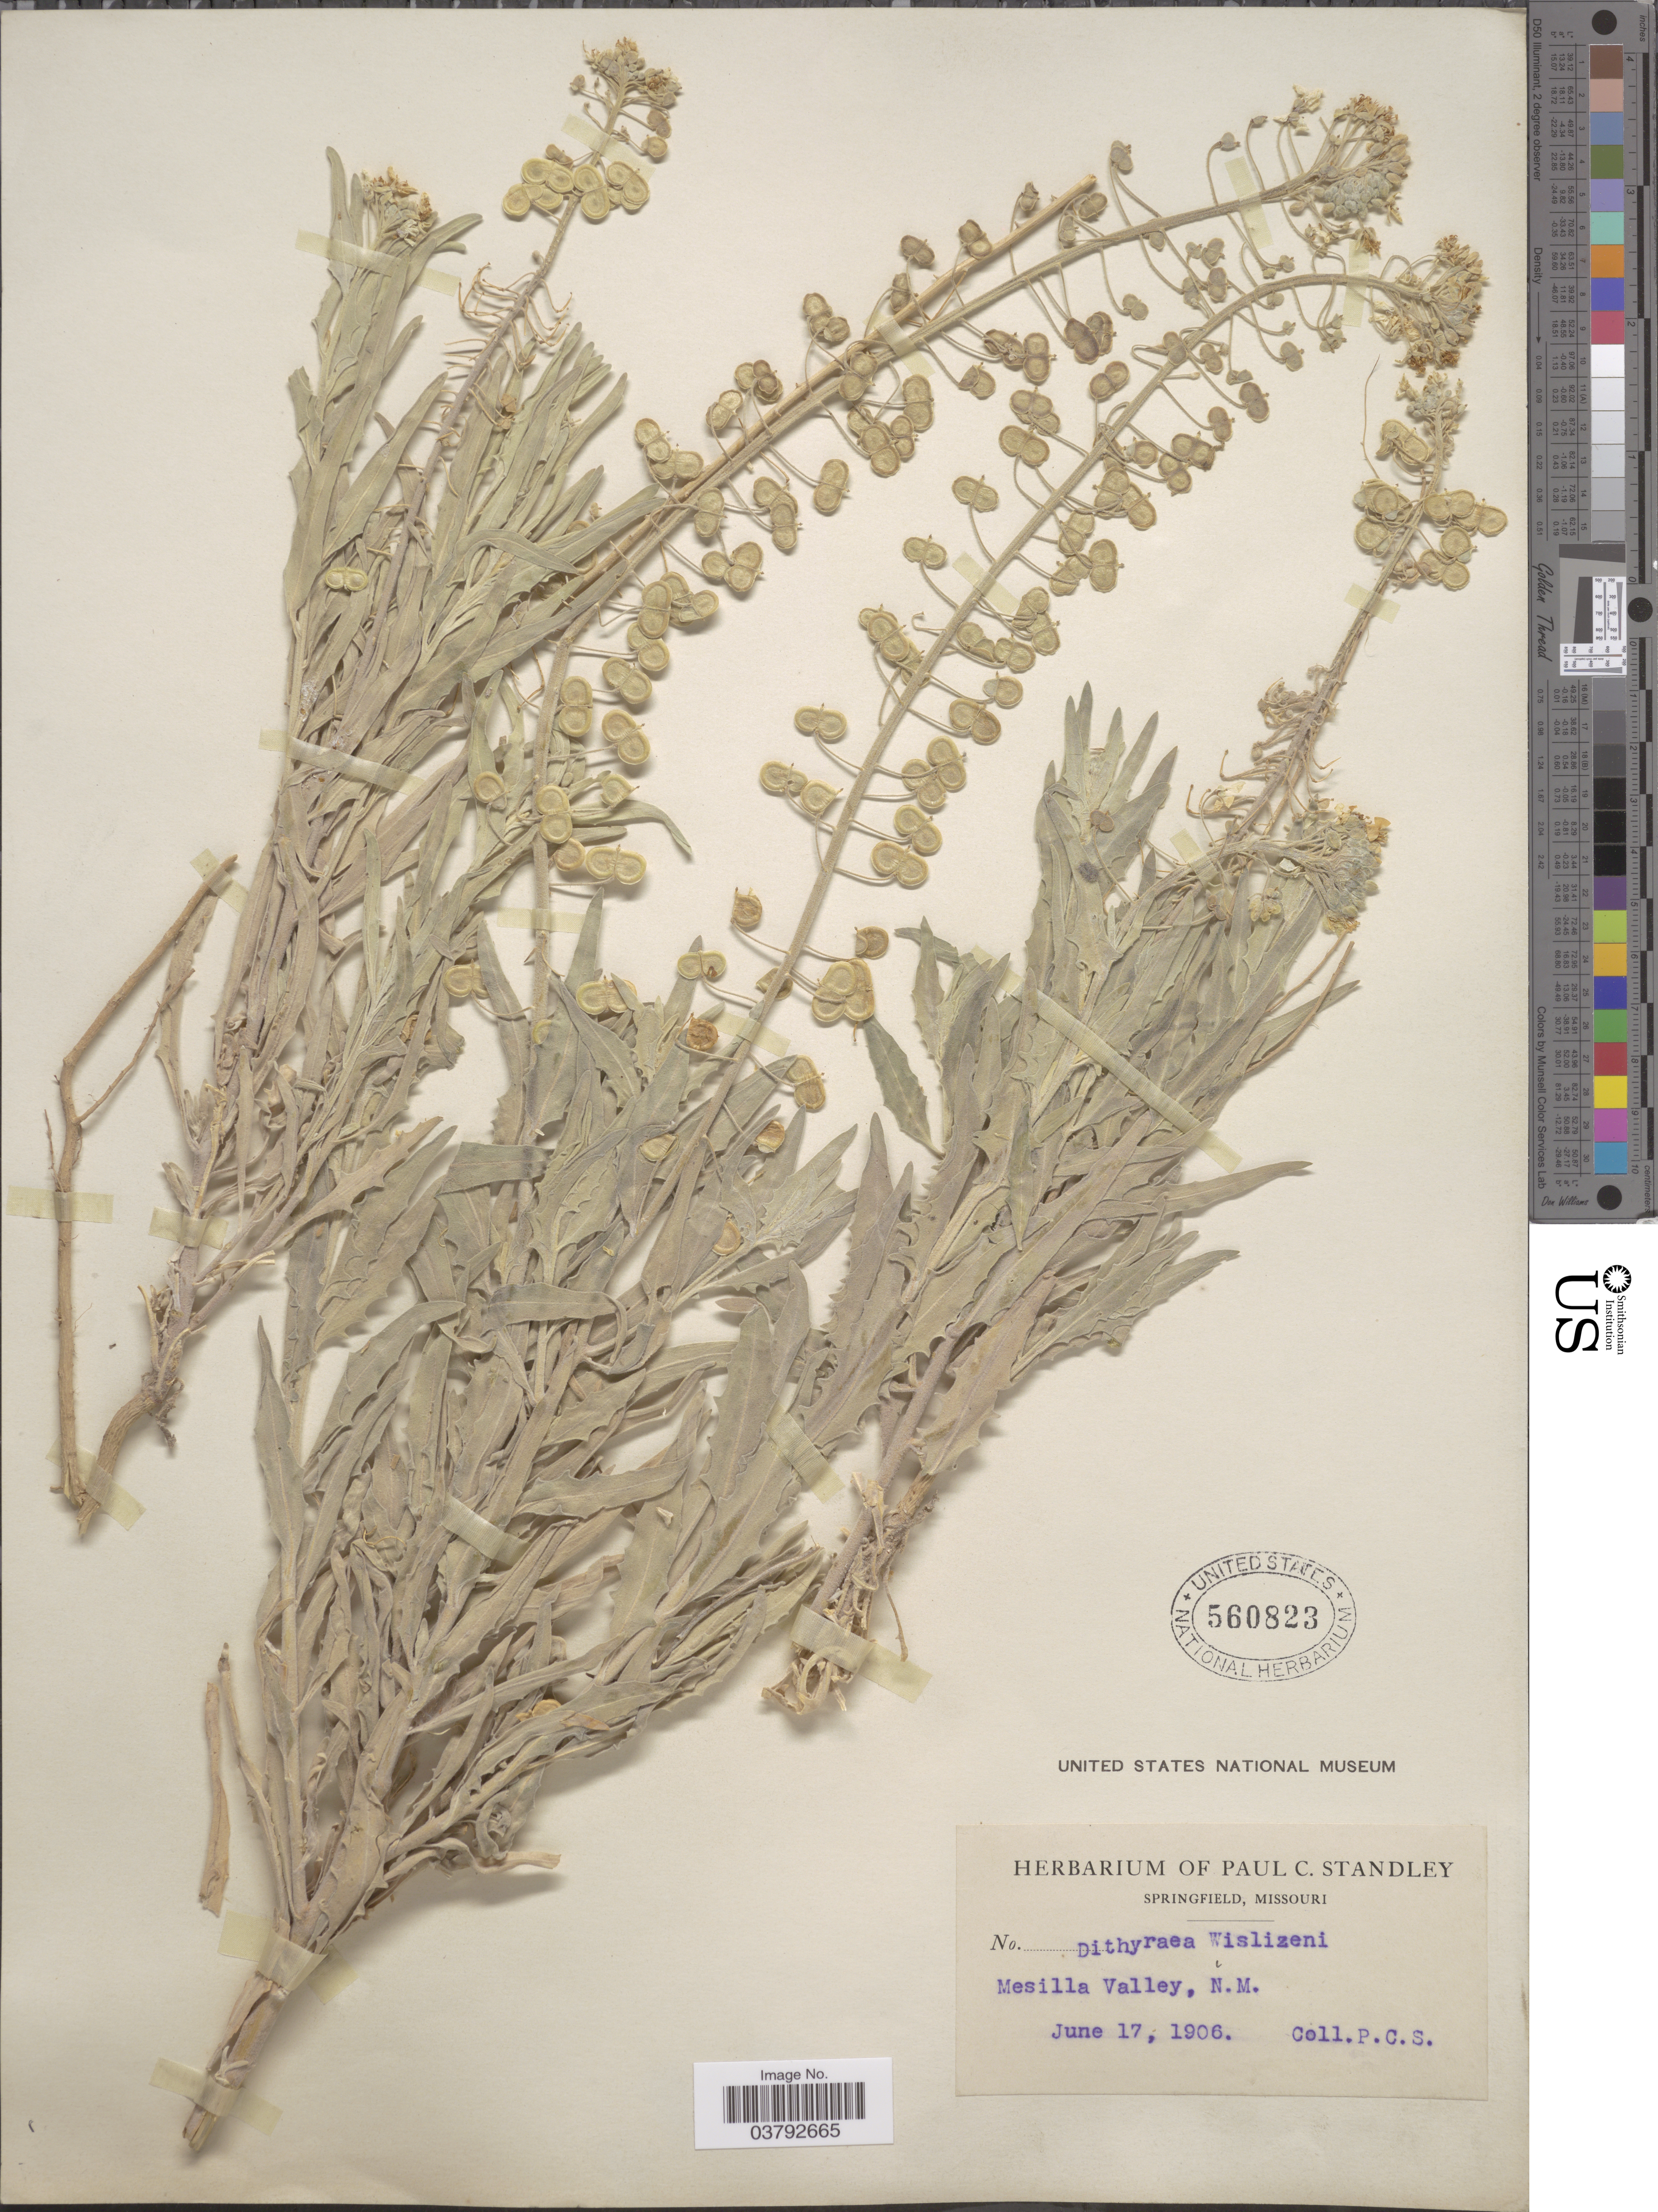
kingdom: Plantae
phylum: Tracheophyta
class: Magnoliopsida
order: Brassicales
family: Brassicaceae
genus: Dithyrea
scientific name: Dithyrea wislizeni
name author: Engelm.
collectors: P. C. Standley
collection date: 1906-06-17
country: United States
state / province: New Mexico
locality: Mesilla Valley.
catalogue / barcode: US 560823